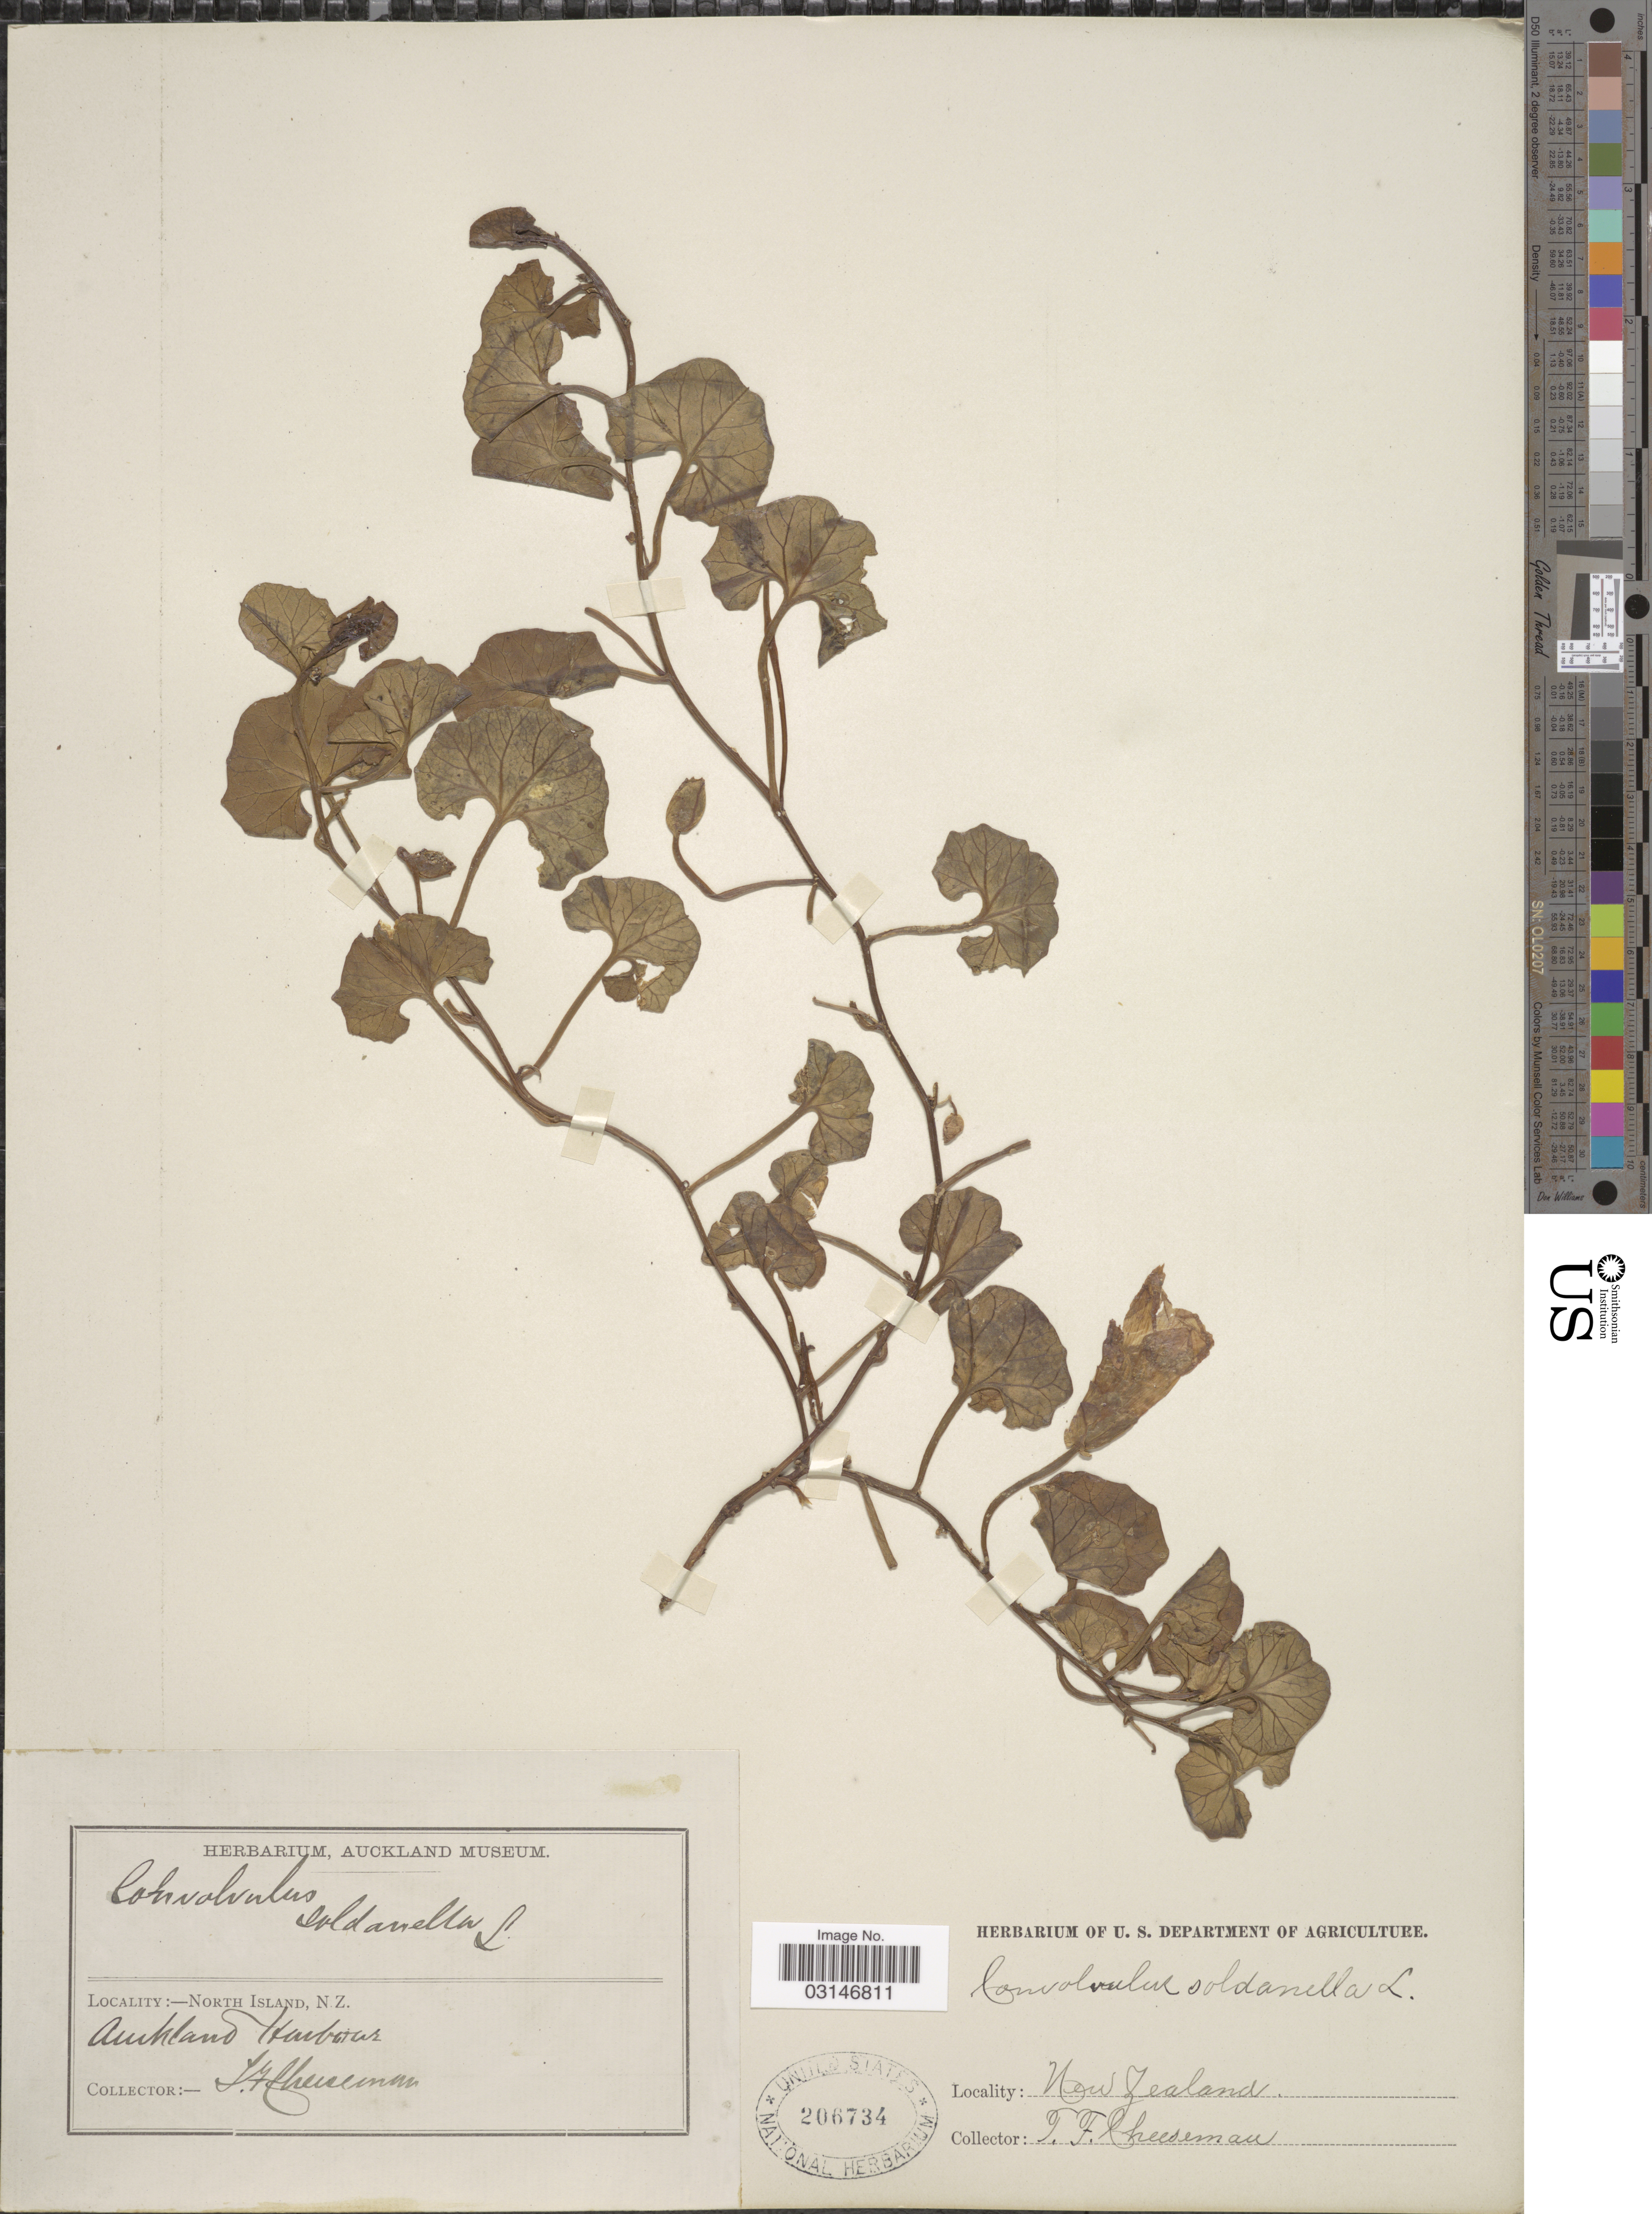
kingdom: Plantae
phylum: Tracheophyta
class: Magnoliopsida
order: Solanales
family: Convolvulaceae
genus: Calystegia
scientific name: Calystegia soldanella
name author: (L.) R. Br.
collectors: T. F. Cheeseman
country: New Zealand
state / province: Auckland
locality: North Island, N.Z, Auckland Harbour.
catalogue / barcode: US 206734